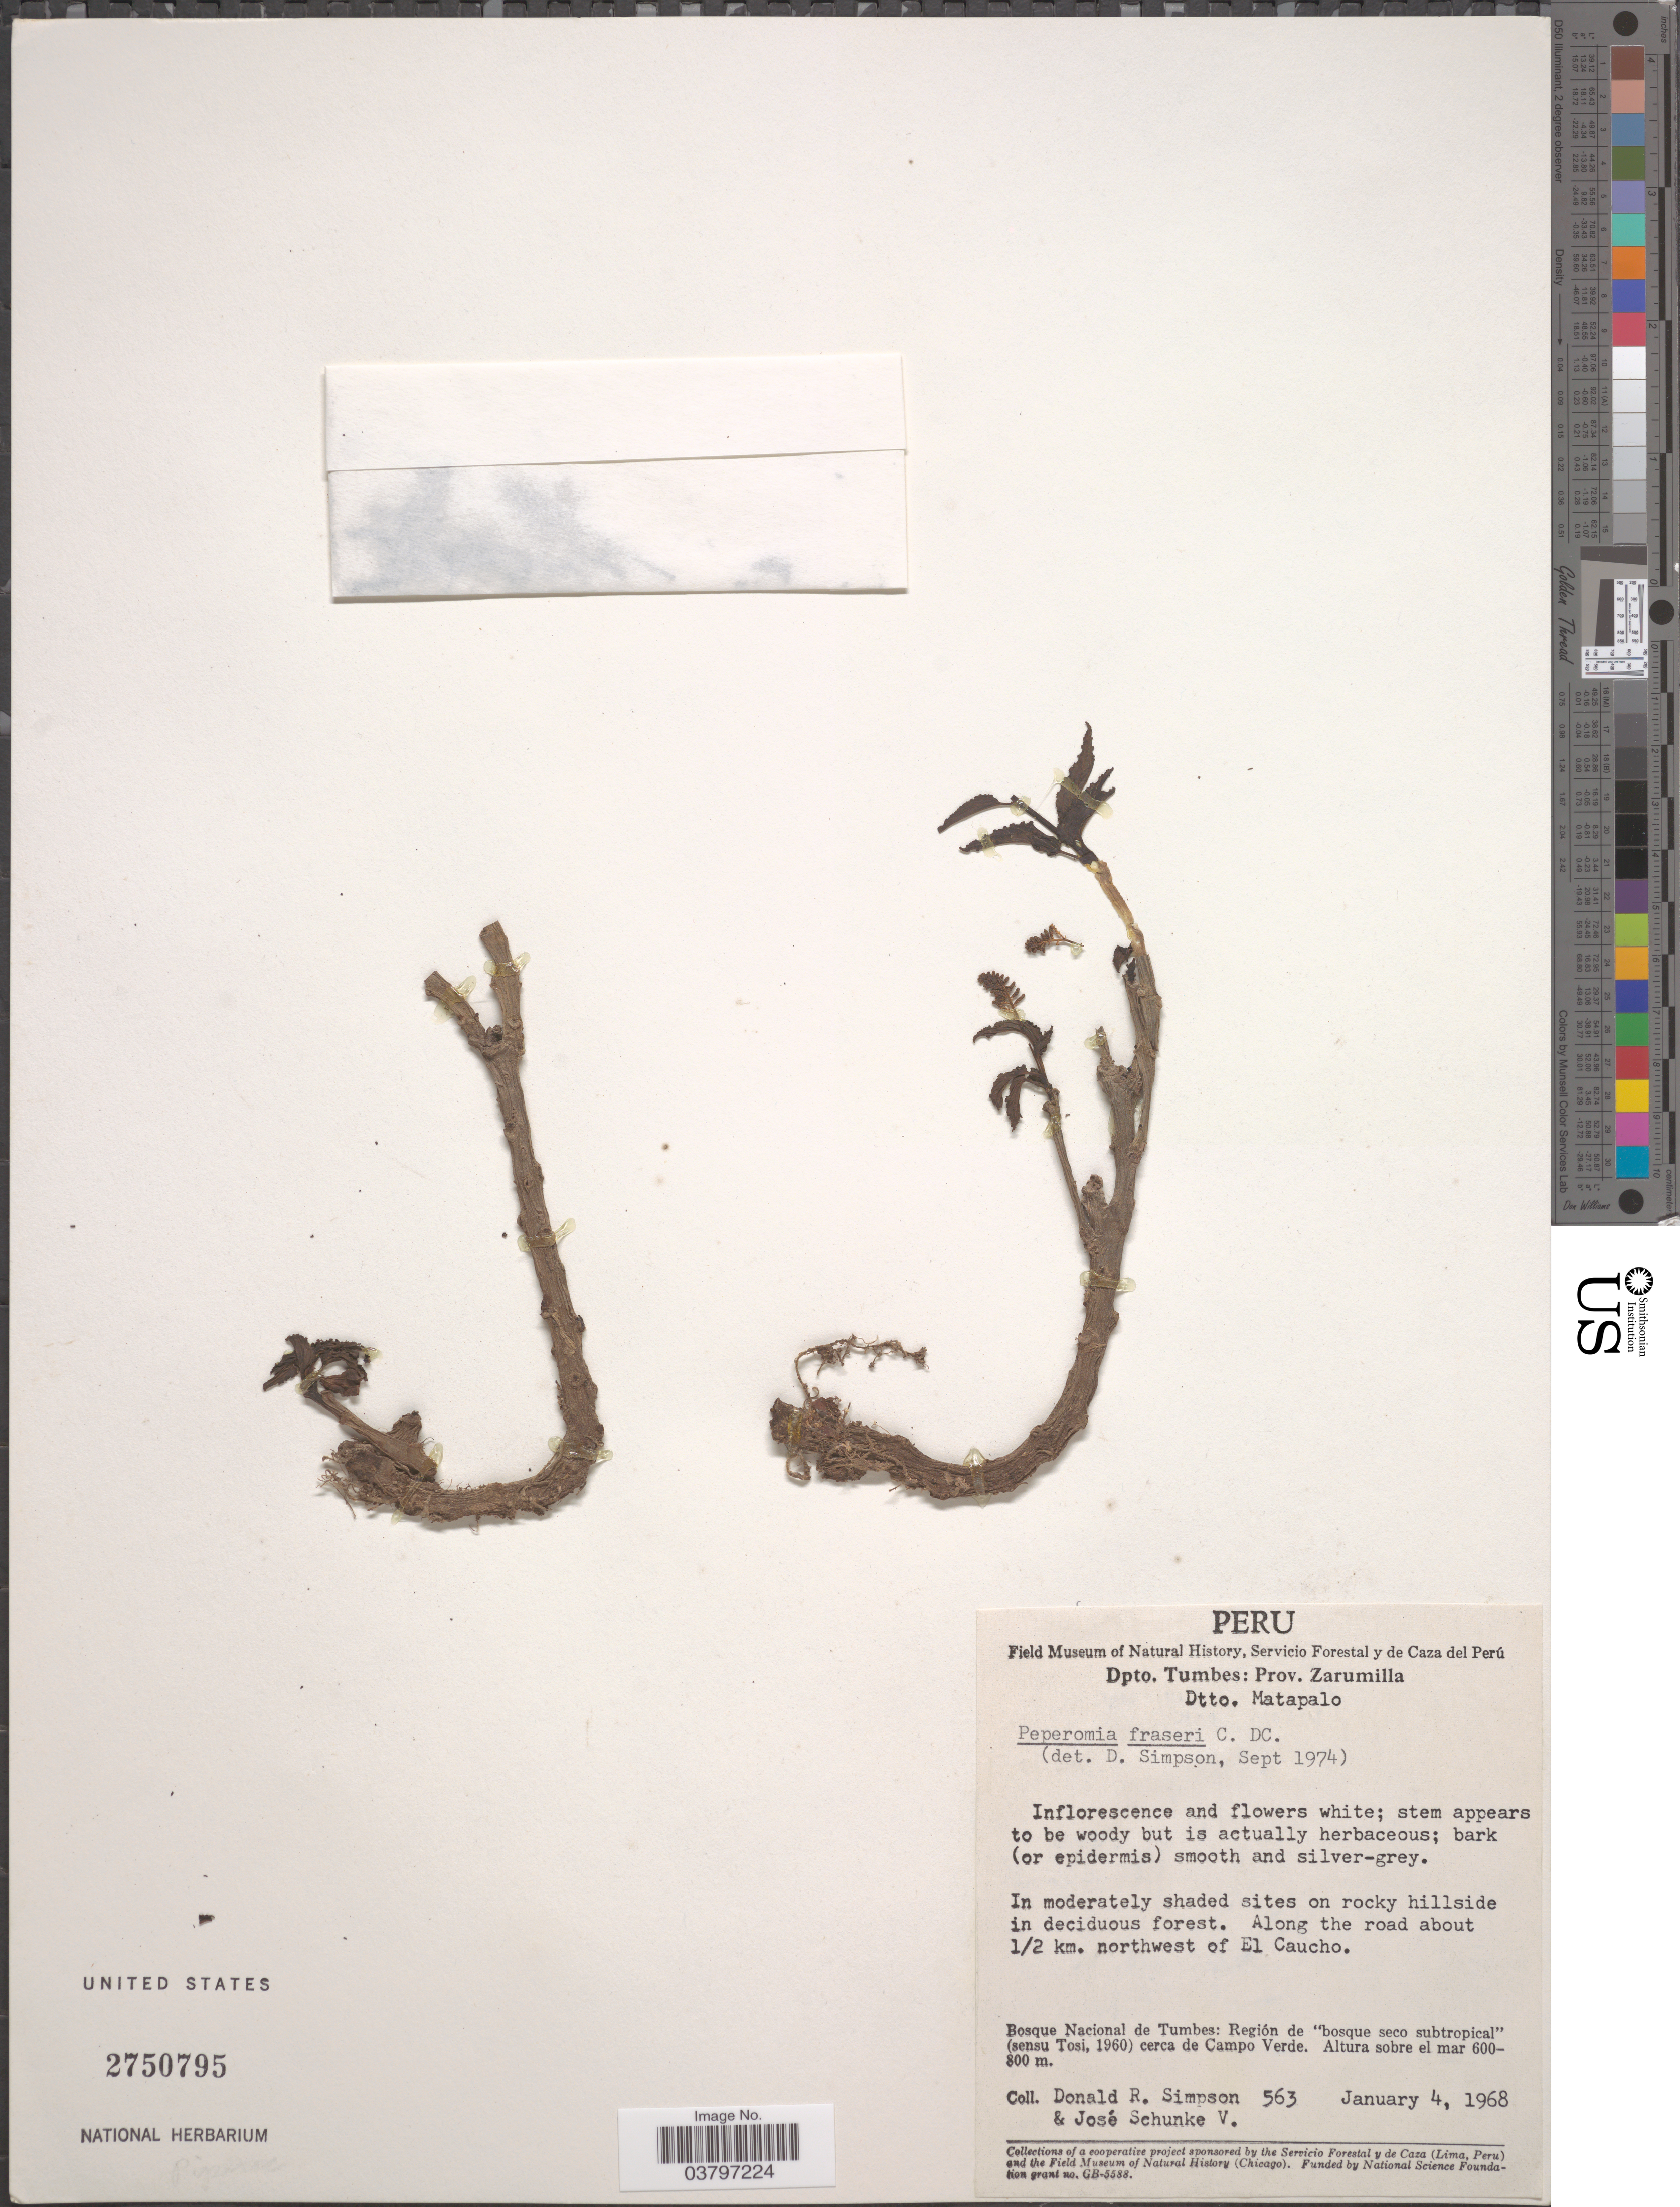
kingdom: Plantae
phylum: Tracheophyta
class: Magnoliopsida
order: Piperales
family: Piperaceae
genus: Peperomia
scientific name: Peperomia fraseri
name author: C. DC.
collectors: D. R. Simpson & J. Schunke Vigo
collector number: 563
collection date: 1968-01-04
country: Peru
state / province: Tumbes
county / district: Zarumilla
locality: Dpto. Tumbes: Prov. Zarumilla. Dtto. Matapalo. Along the road about ½ km. northwest of El Caucho. Bosque Nacional de Tumbes: Región de "bosque seco subtropical" (sensu Tosi, 1960) cerca de Campo Verde.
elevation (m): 600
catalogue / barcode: US 2750795